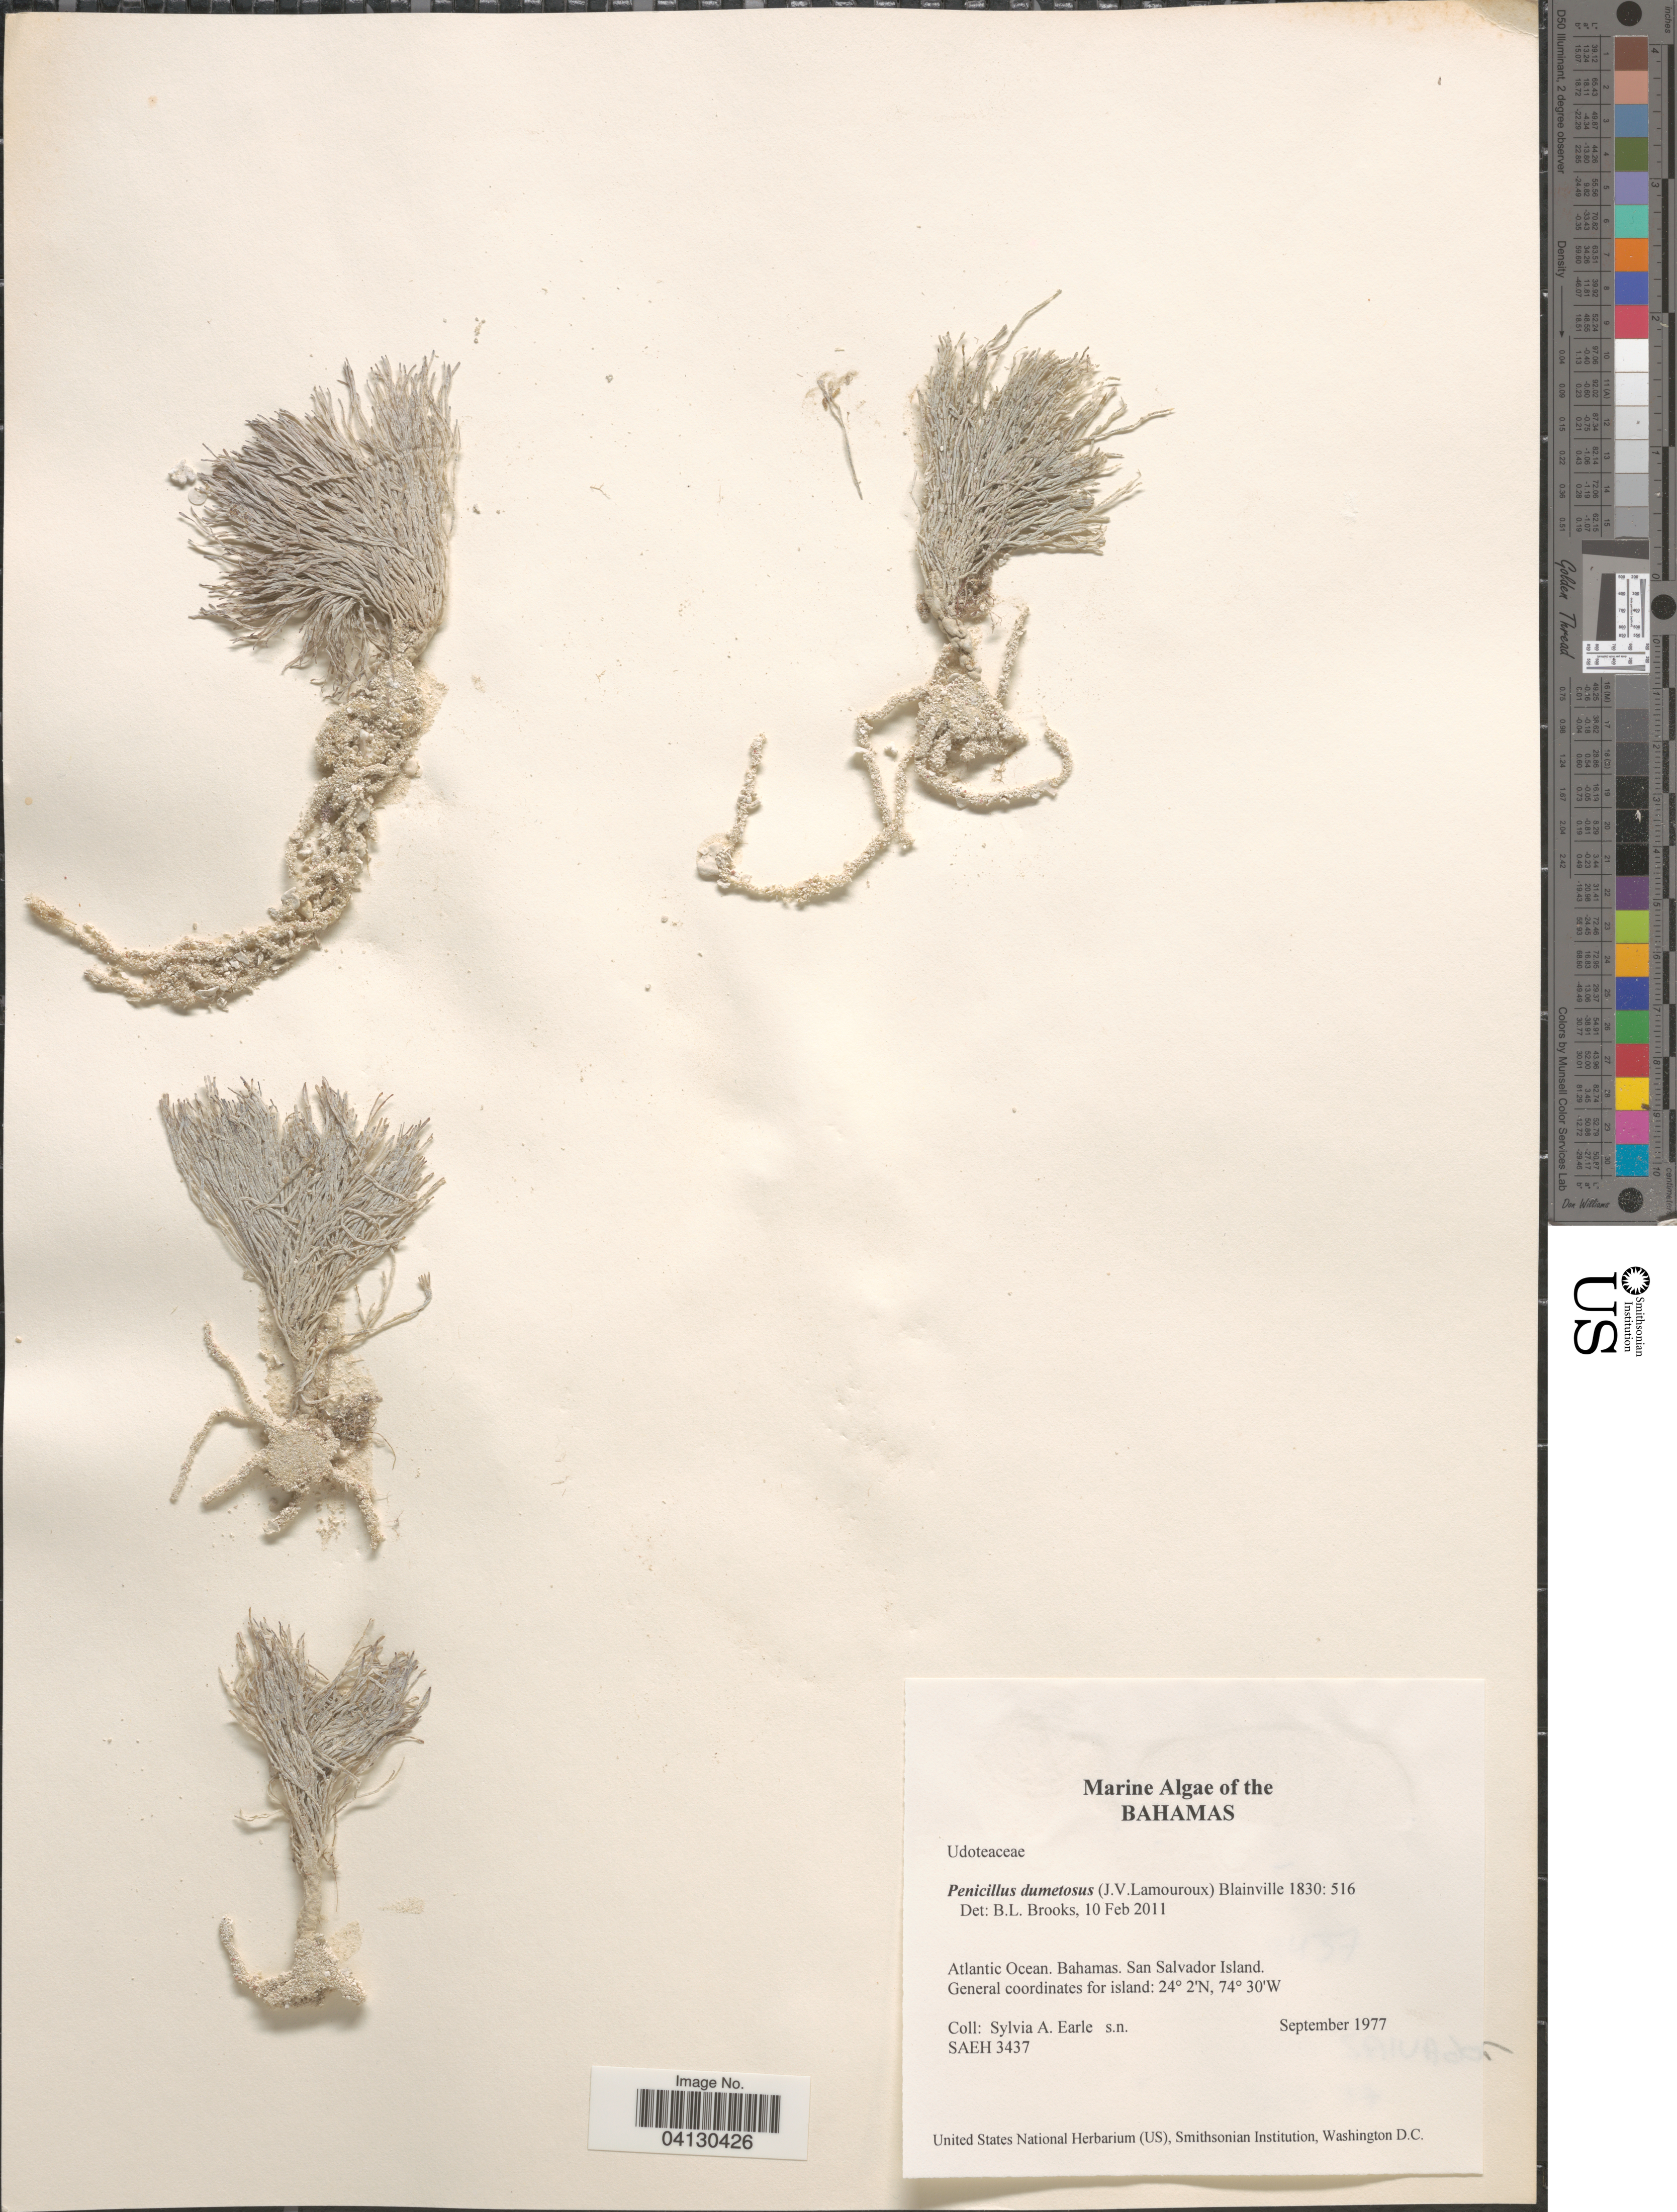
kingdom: Plantae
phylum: Chlorophyta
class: Ulvophyceae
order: Bryopsidales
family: Udoteaceae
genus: Penicillus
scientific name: Penicillus dumetosus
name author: (J.V.Lamouroux) Blainville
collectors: S. A. Earle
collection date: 1977-09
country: Bahamas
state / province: San Salvador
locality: Atlantic Ocean. Bahamas. San Salvador Island.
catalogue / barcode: US 329012